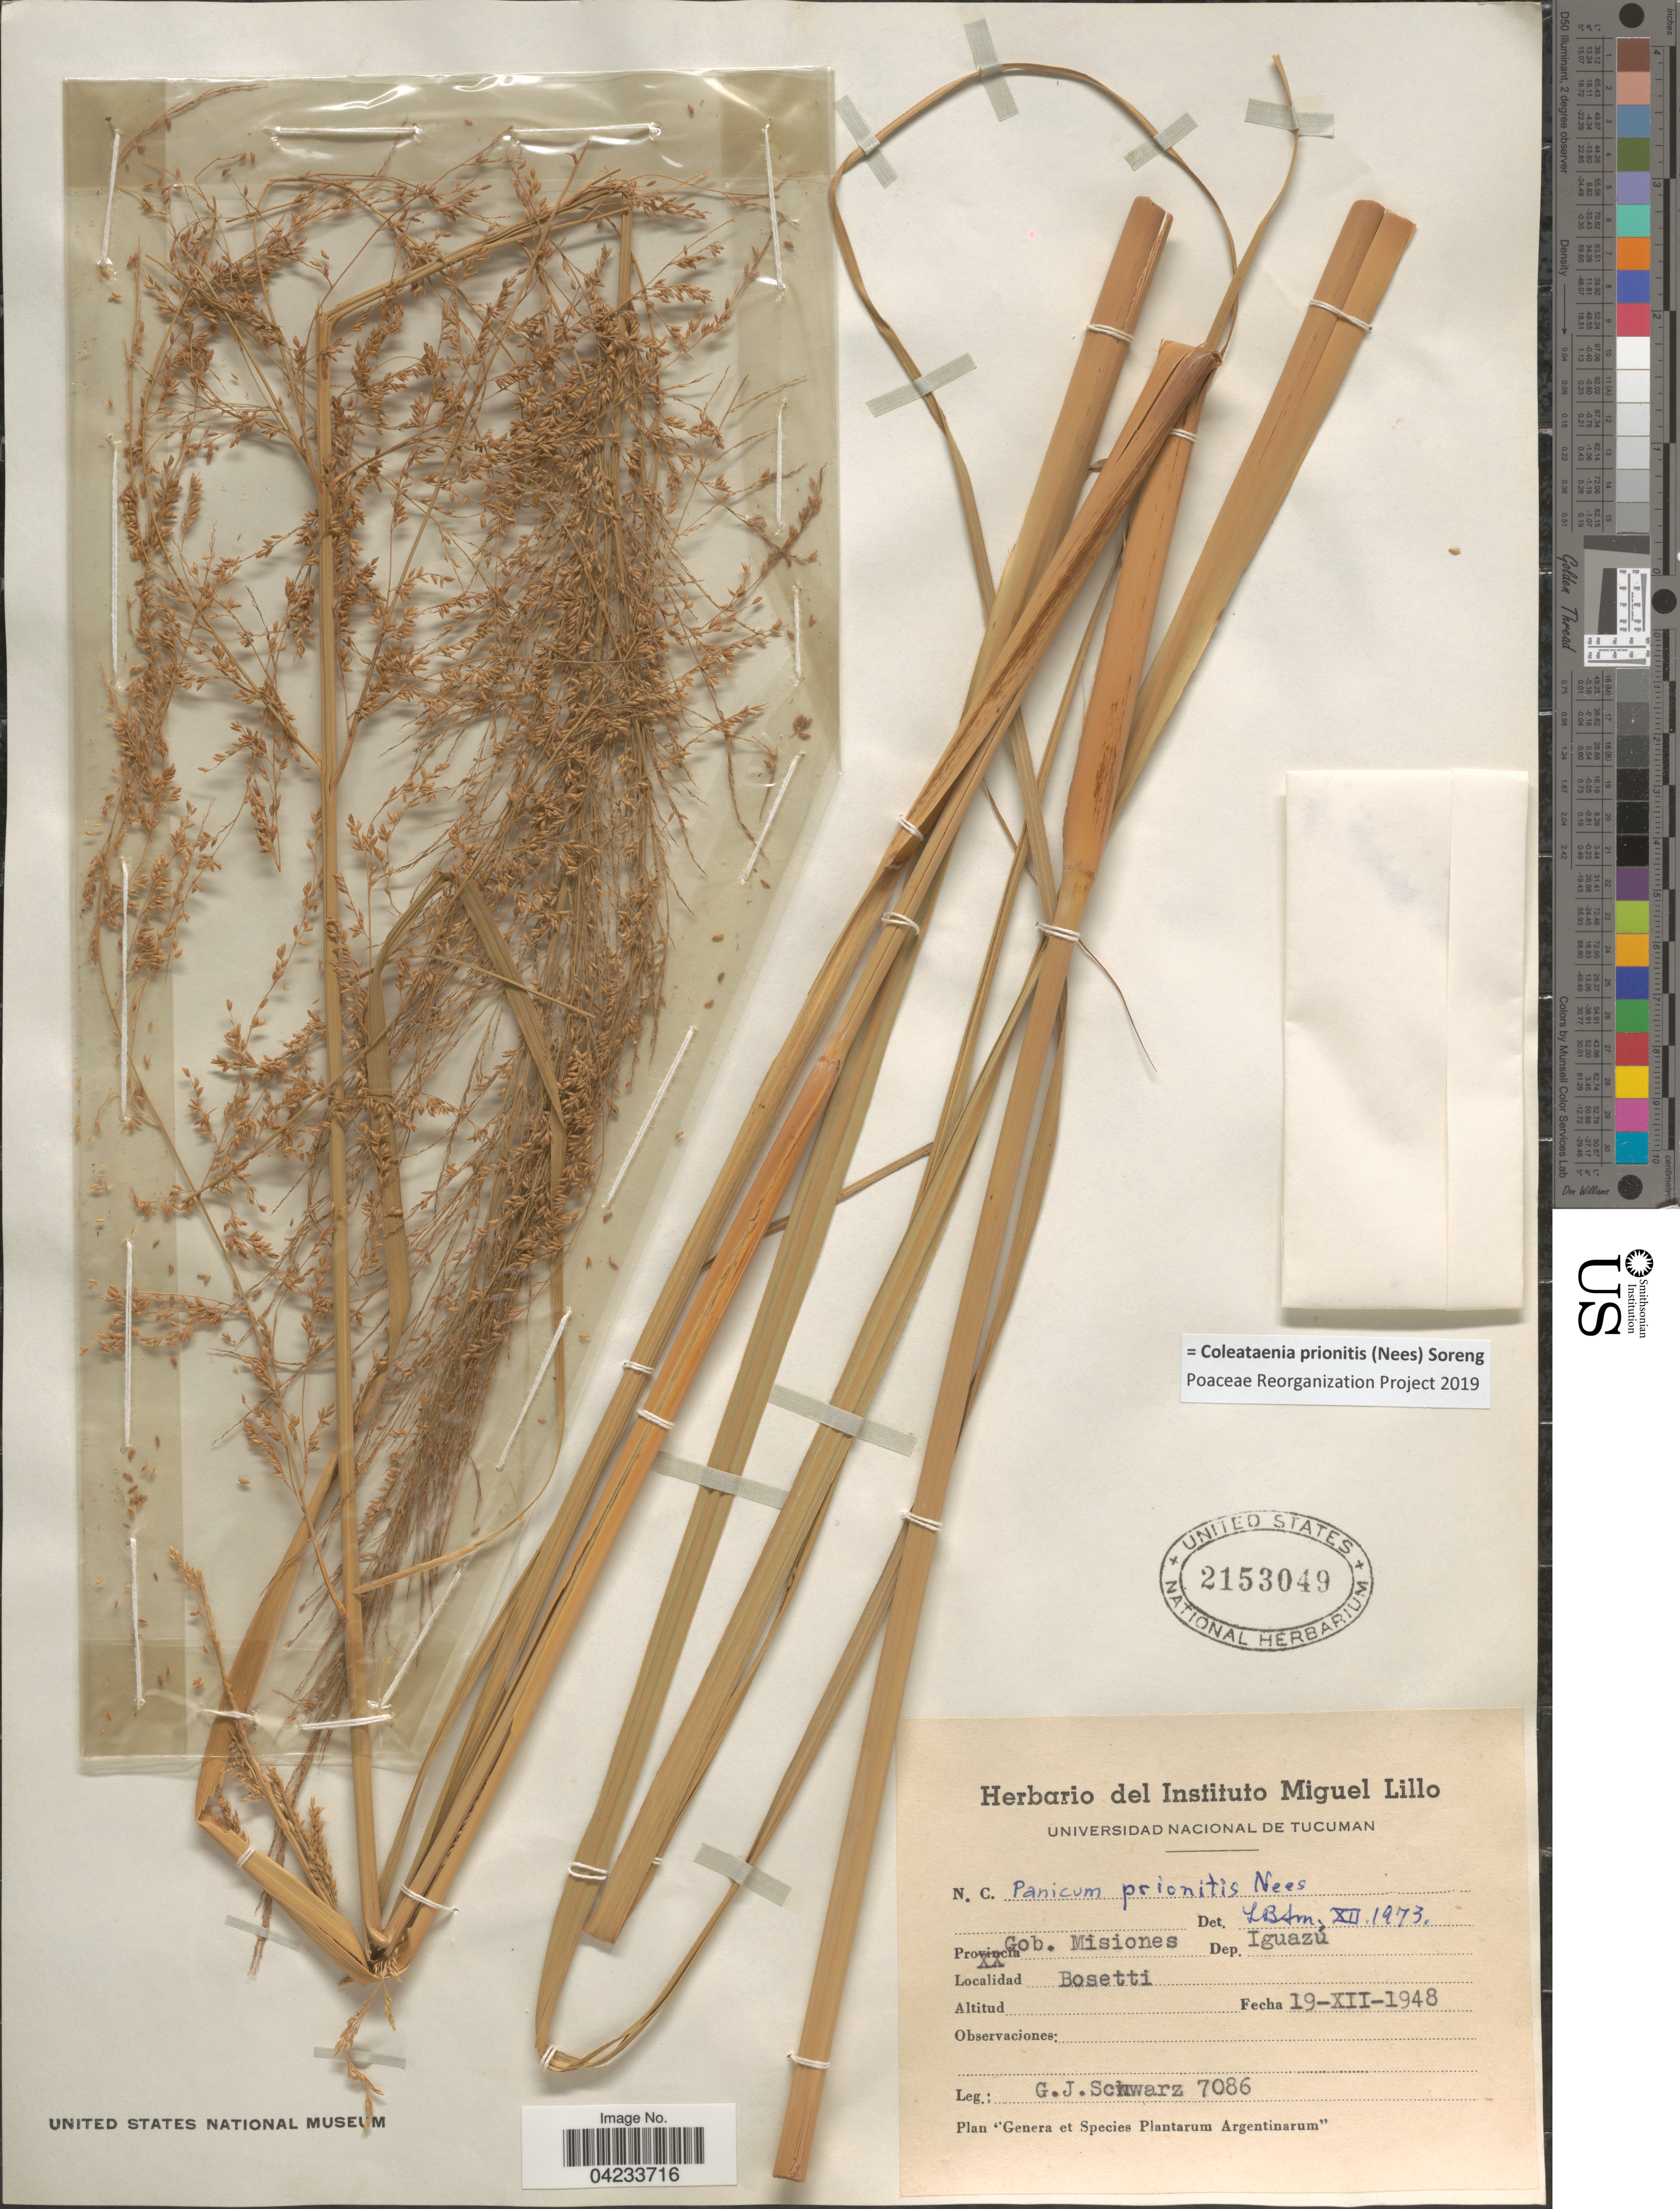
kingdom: Plantae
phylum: Tracheophyta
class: Liliopsida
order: Poales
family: Poaceae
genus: Coleataenia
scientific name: Coleataenia prionitis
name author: (Nees) Soreng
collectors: G. J. Schwarz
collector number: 7086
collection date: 1948-12-19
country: Argentina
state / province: Misiones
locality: Gob. Misiones. Dep. Iguazú. Bosetti.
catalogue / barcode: US 2153049